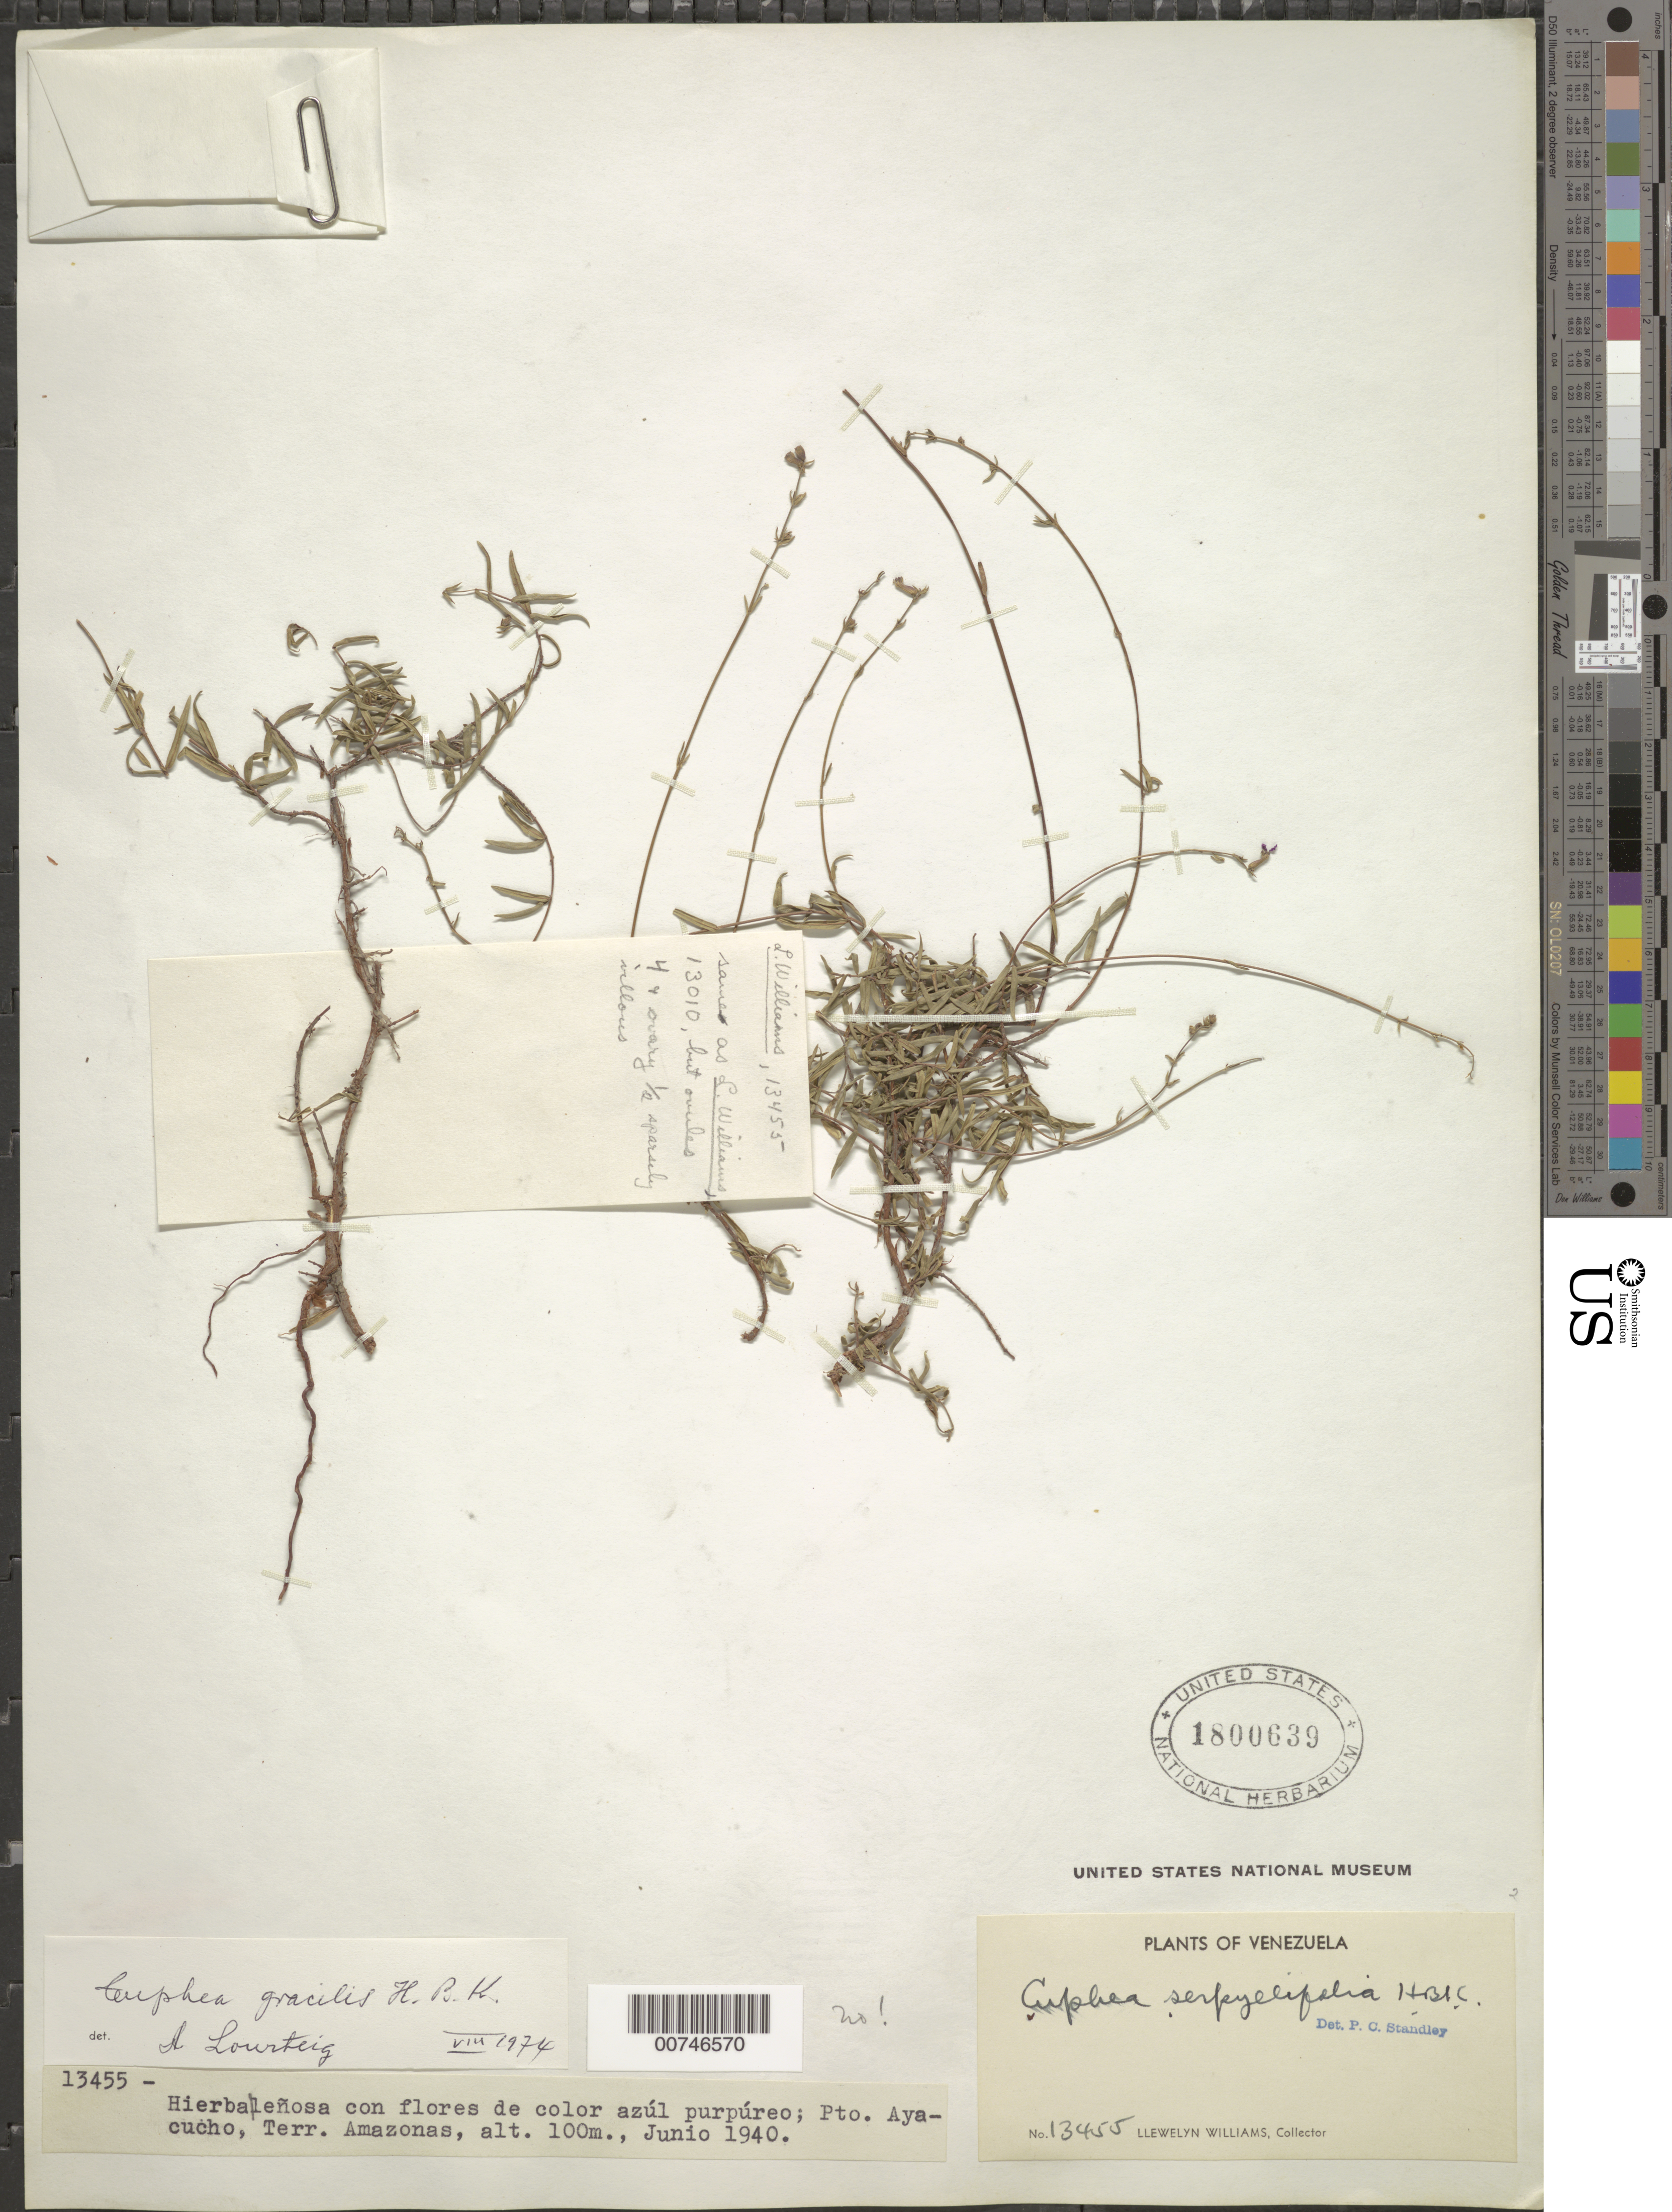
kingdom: Plantae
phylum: Tracheophyta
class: Magnoliopsida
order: Myrtales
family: Lythraceae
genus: Cuphea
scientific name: Cuphea gracilis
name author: Kunth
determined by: Lourteig, A.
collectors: Ll. Williams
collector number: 13455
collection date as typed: Jun-40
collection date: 1940-06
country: Venezuela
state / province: Amazonas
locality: Puerto Ayacucho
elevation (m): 100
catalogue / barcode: US 1800639